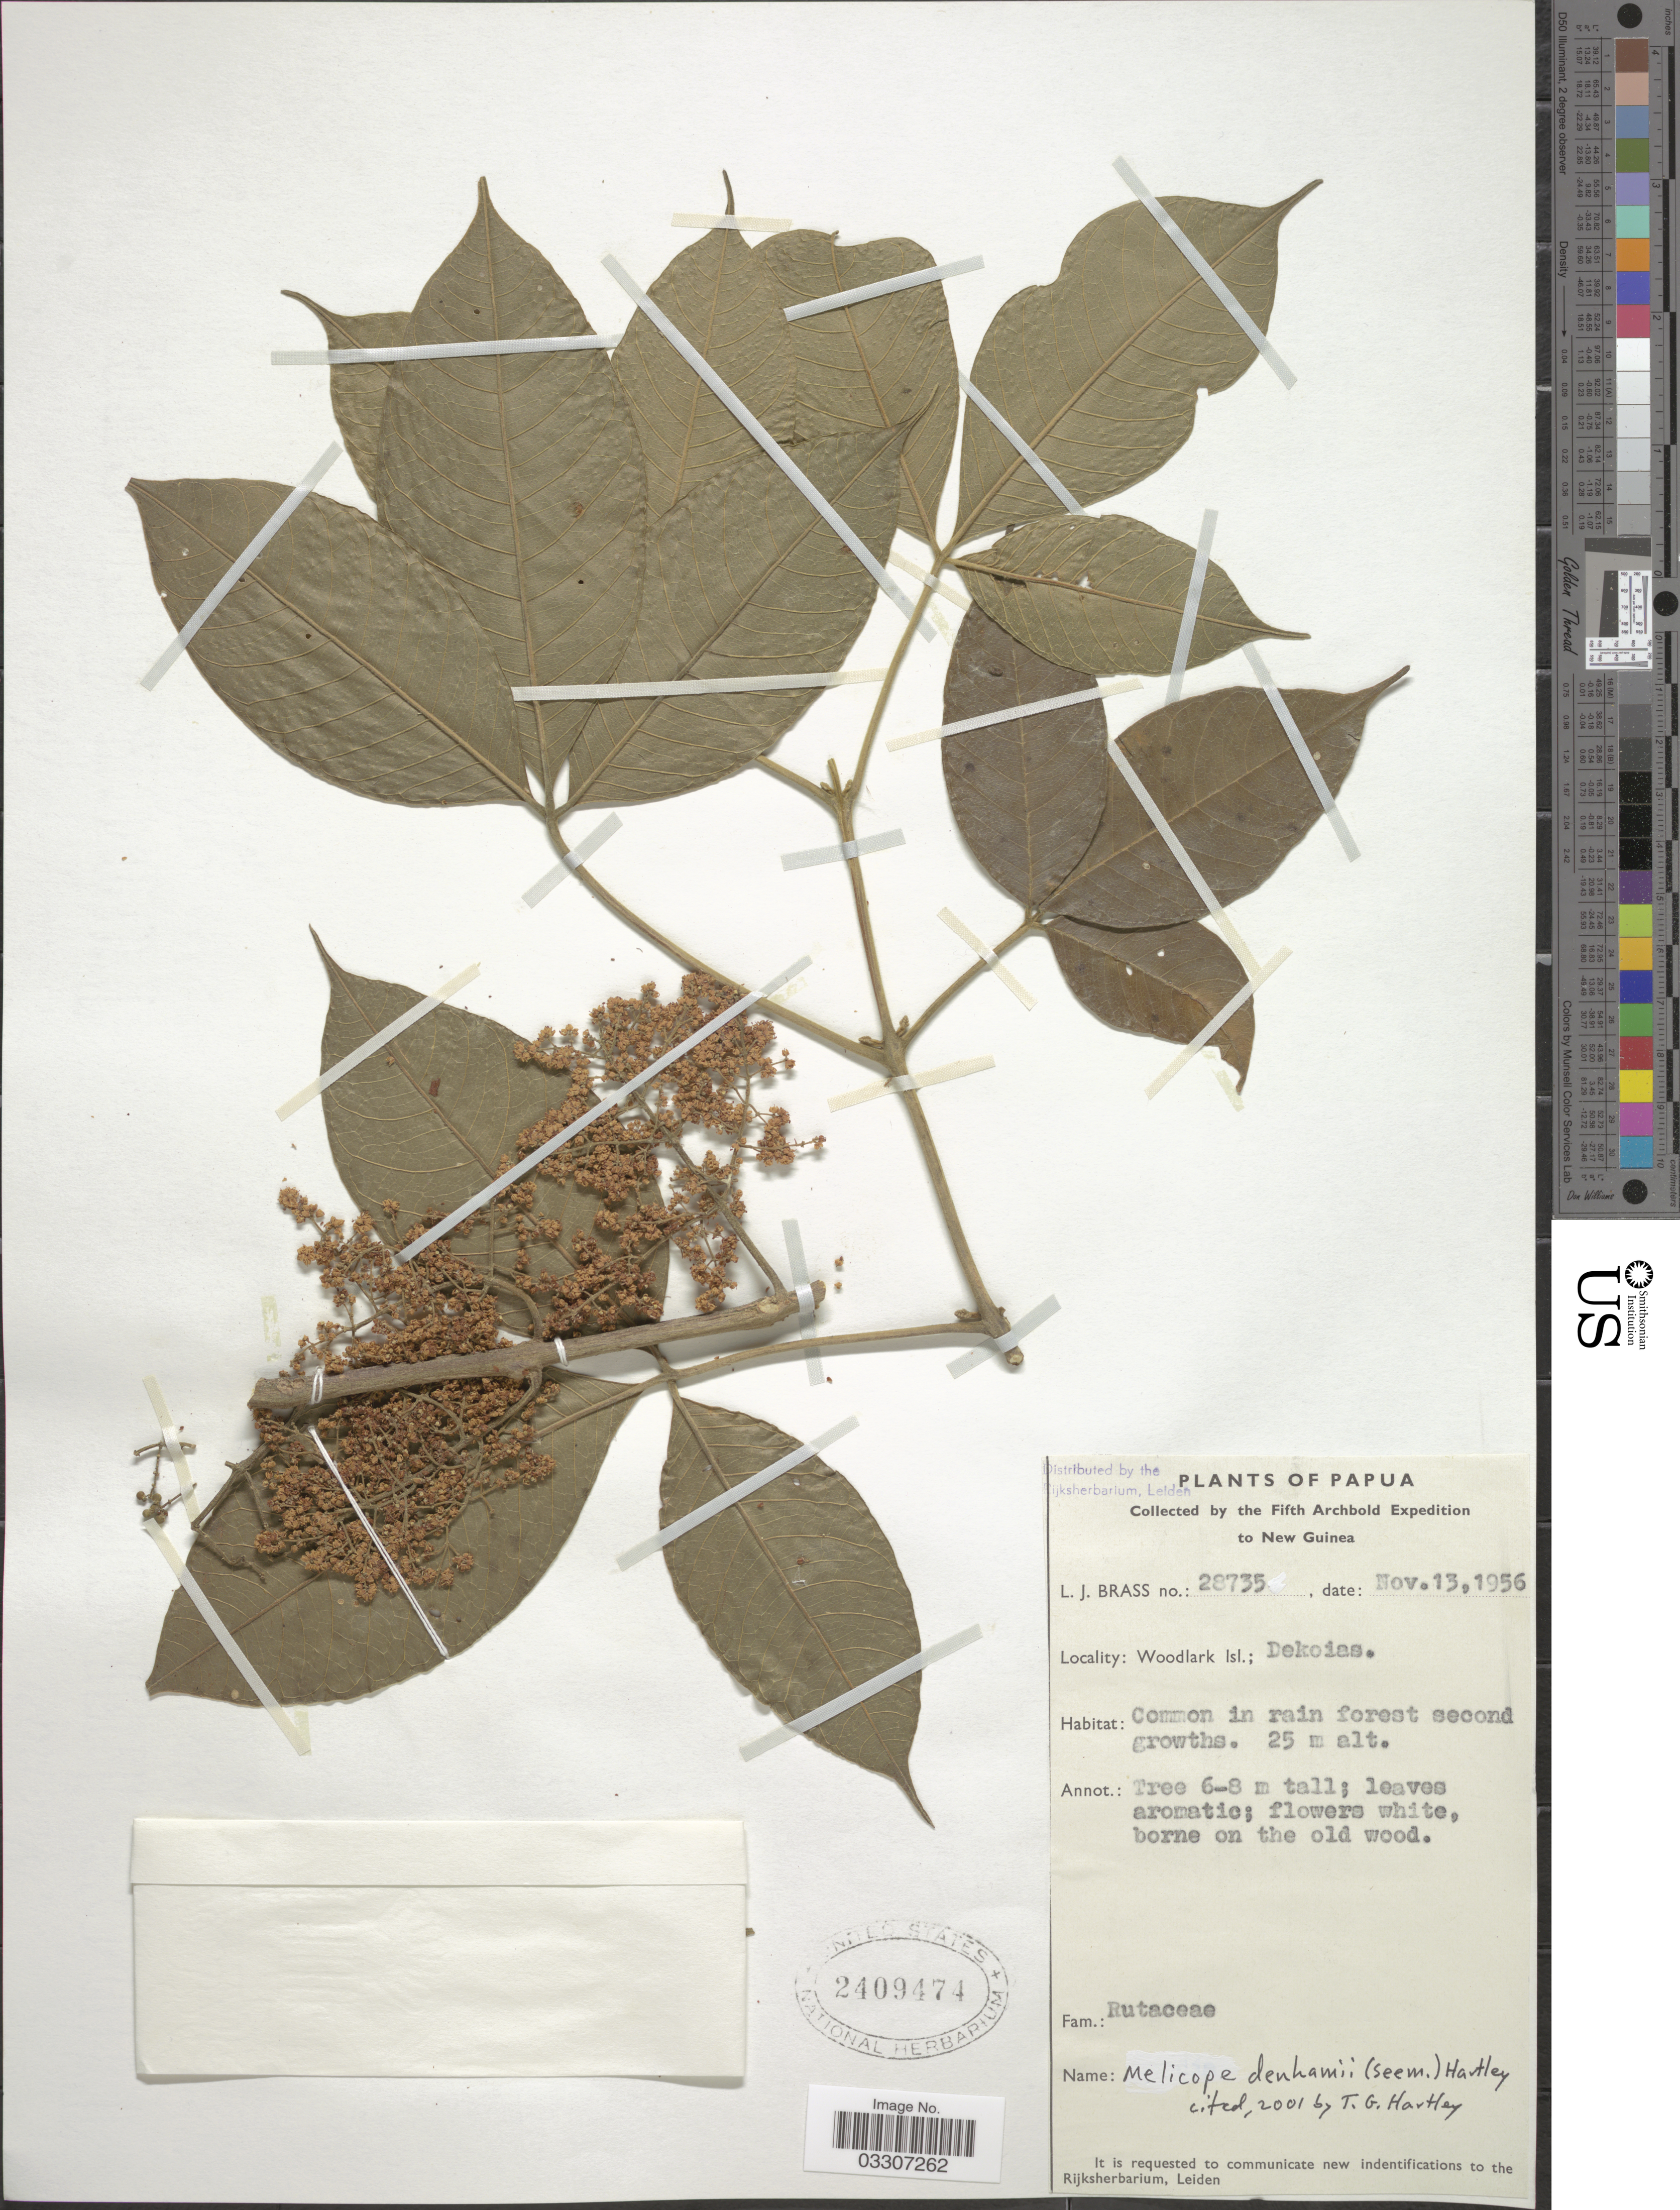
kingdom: Plantae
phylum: Tracheophyta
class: Magnoliopsida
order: Sapindales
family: Rutaceae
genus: Melicope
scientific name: Melicope denhamii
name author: (Seem.) T.G. Hartley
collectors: L. J. Brass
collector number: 28735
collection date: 1956-11-13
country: Papua New Guinea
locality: Papua. New Guinea. Woodlark Isl.; Dekoias.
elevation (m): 25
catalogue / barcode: US 2409474